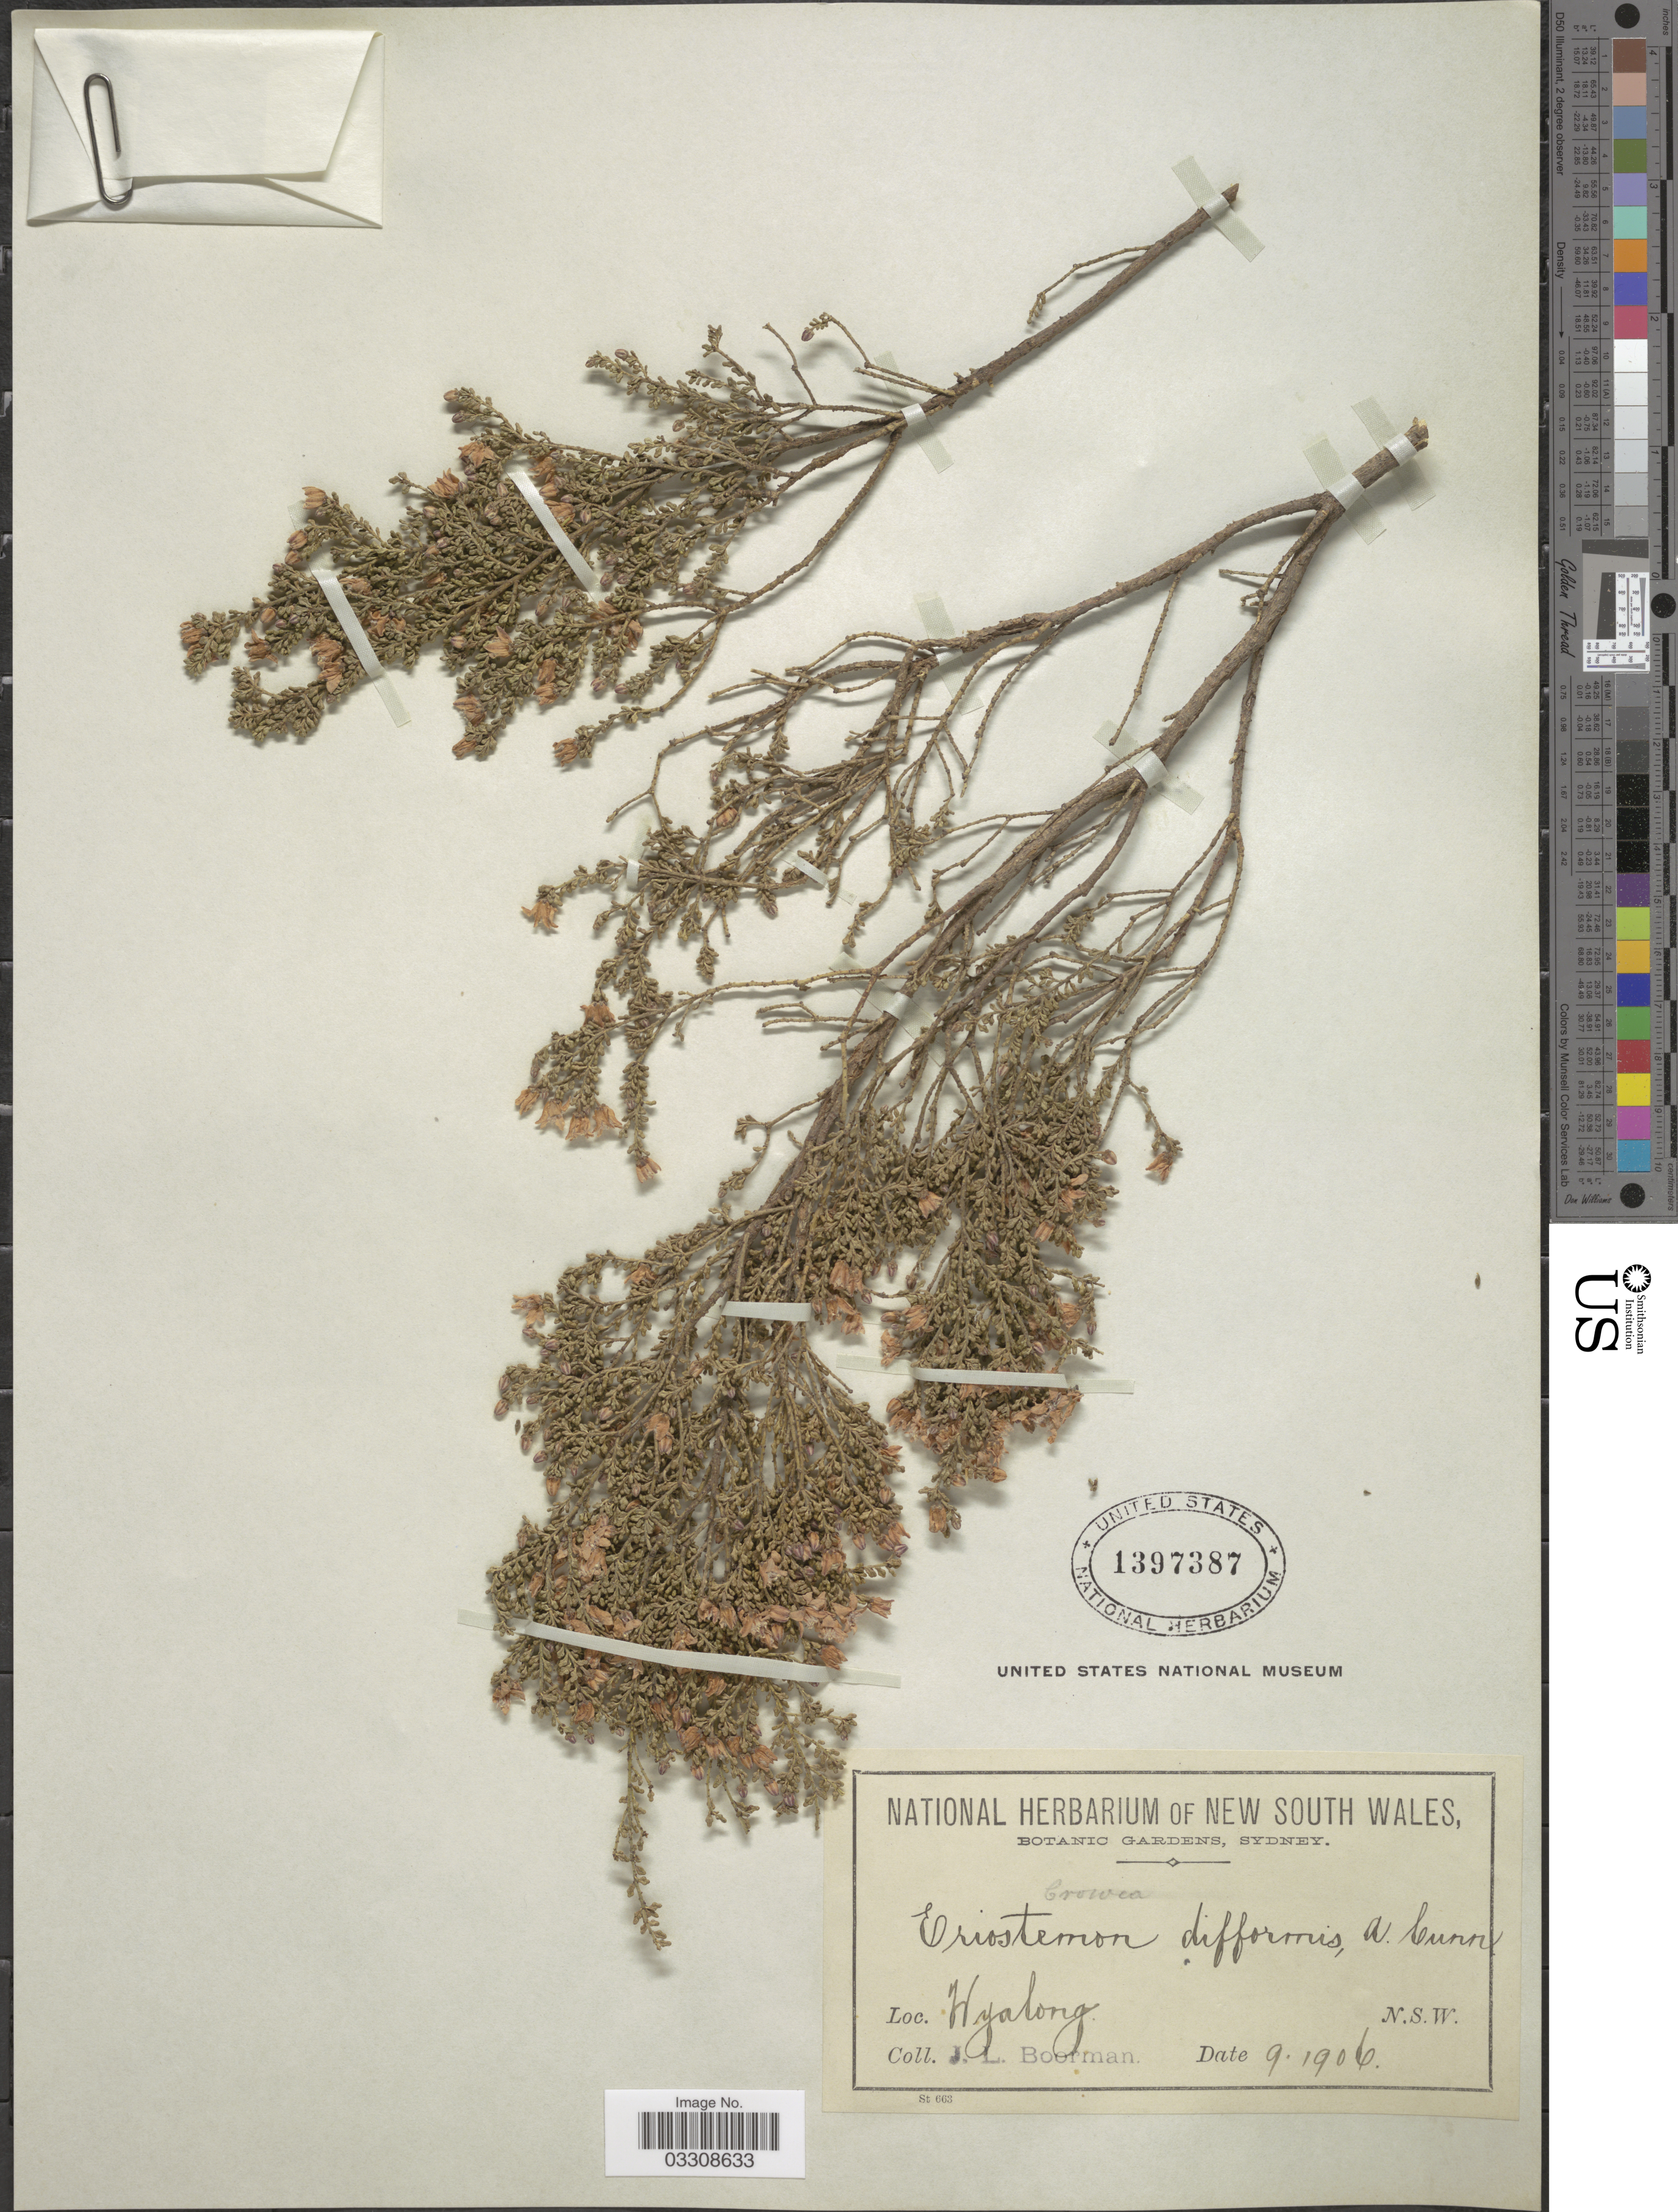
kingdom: Plantae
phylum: Tracheophyta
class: Magnoliopsida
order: Sapindales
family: Rutaceae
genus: Eriostemon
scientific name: Eriostemon difformis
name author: A. Cunn. ex Endl.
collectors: J. Boorman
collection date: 1906-09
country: Australia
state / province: New South Wales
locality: Hyalong.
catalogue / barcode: US 1397387